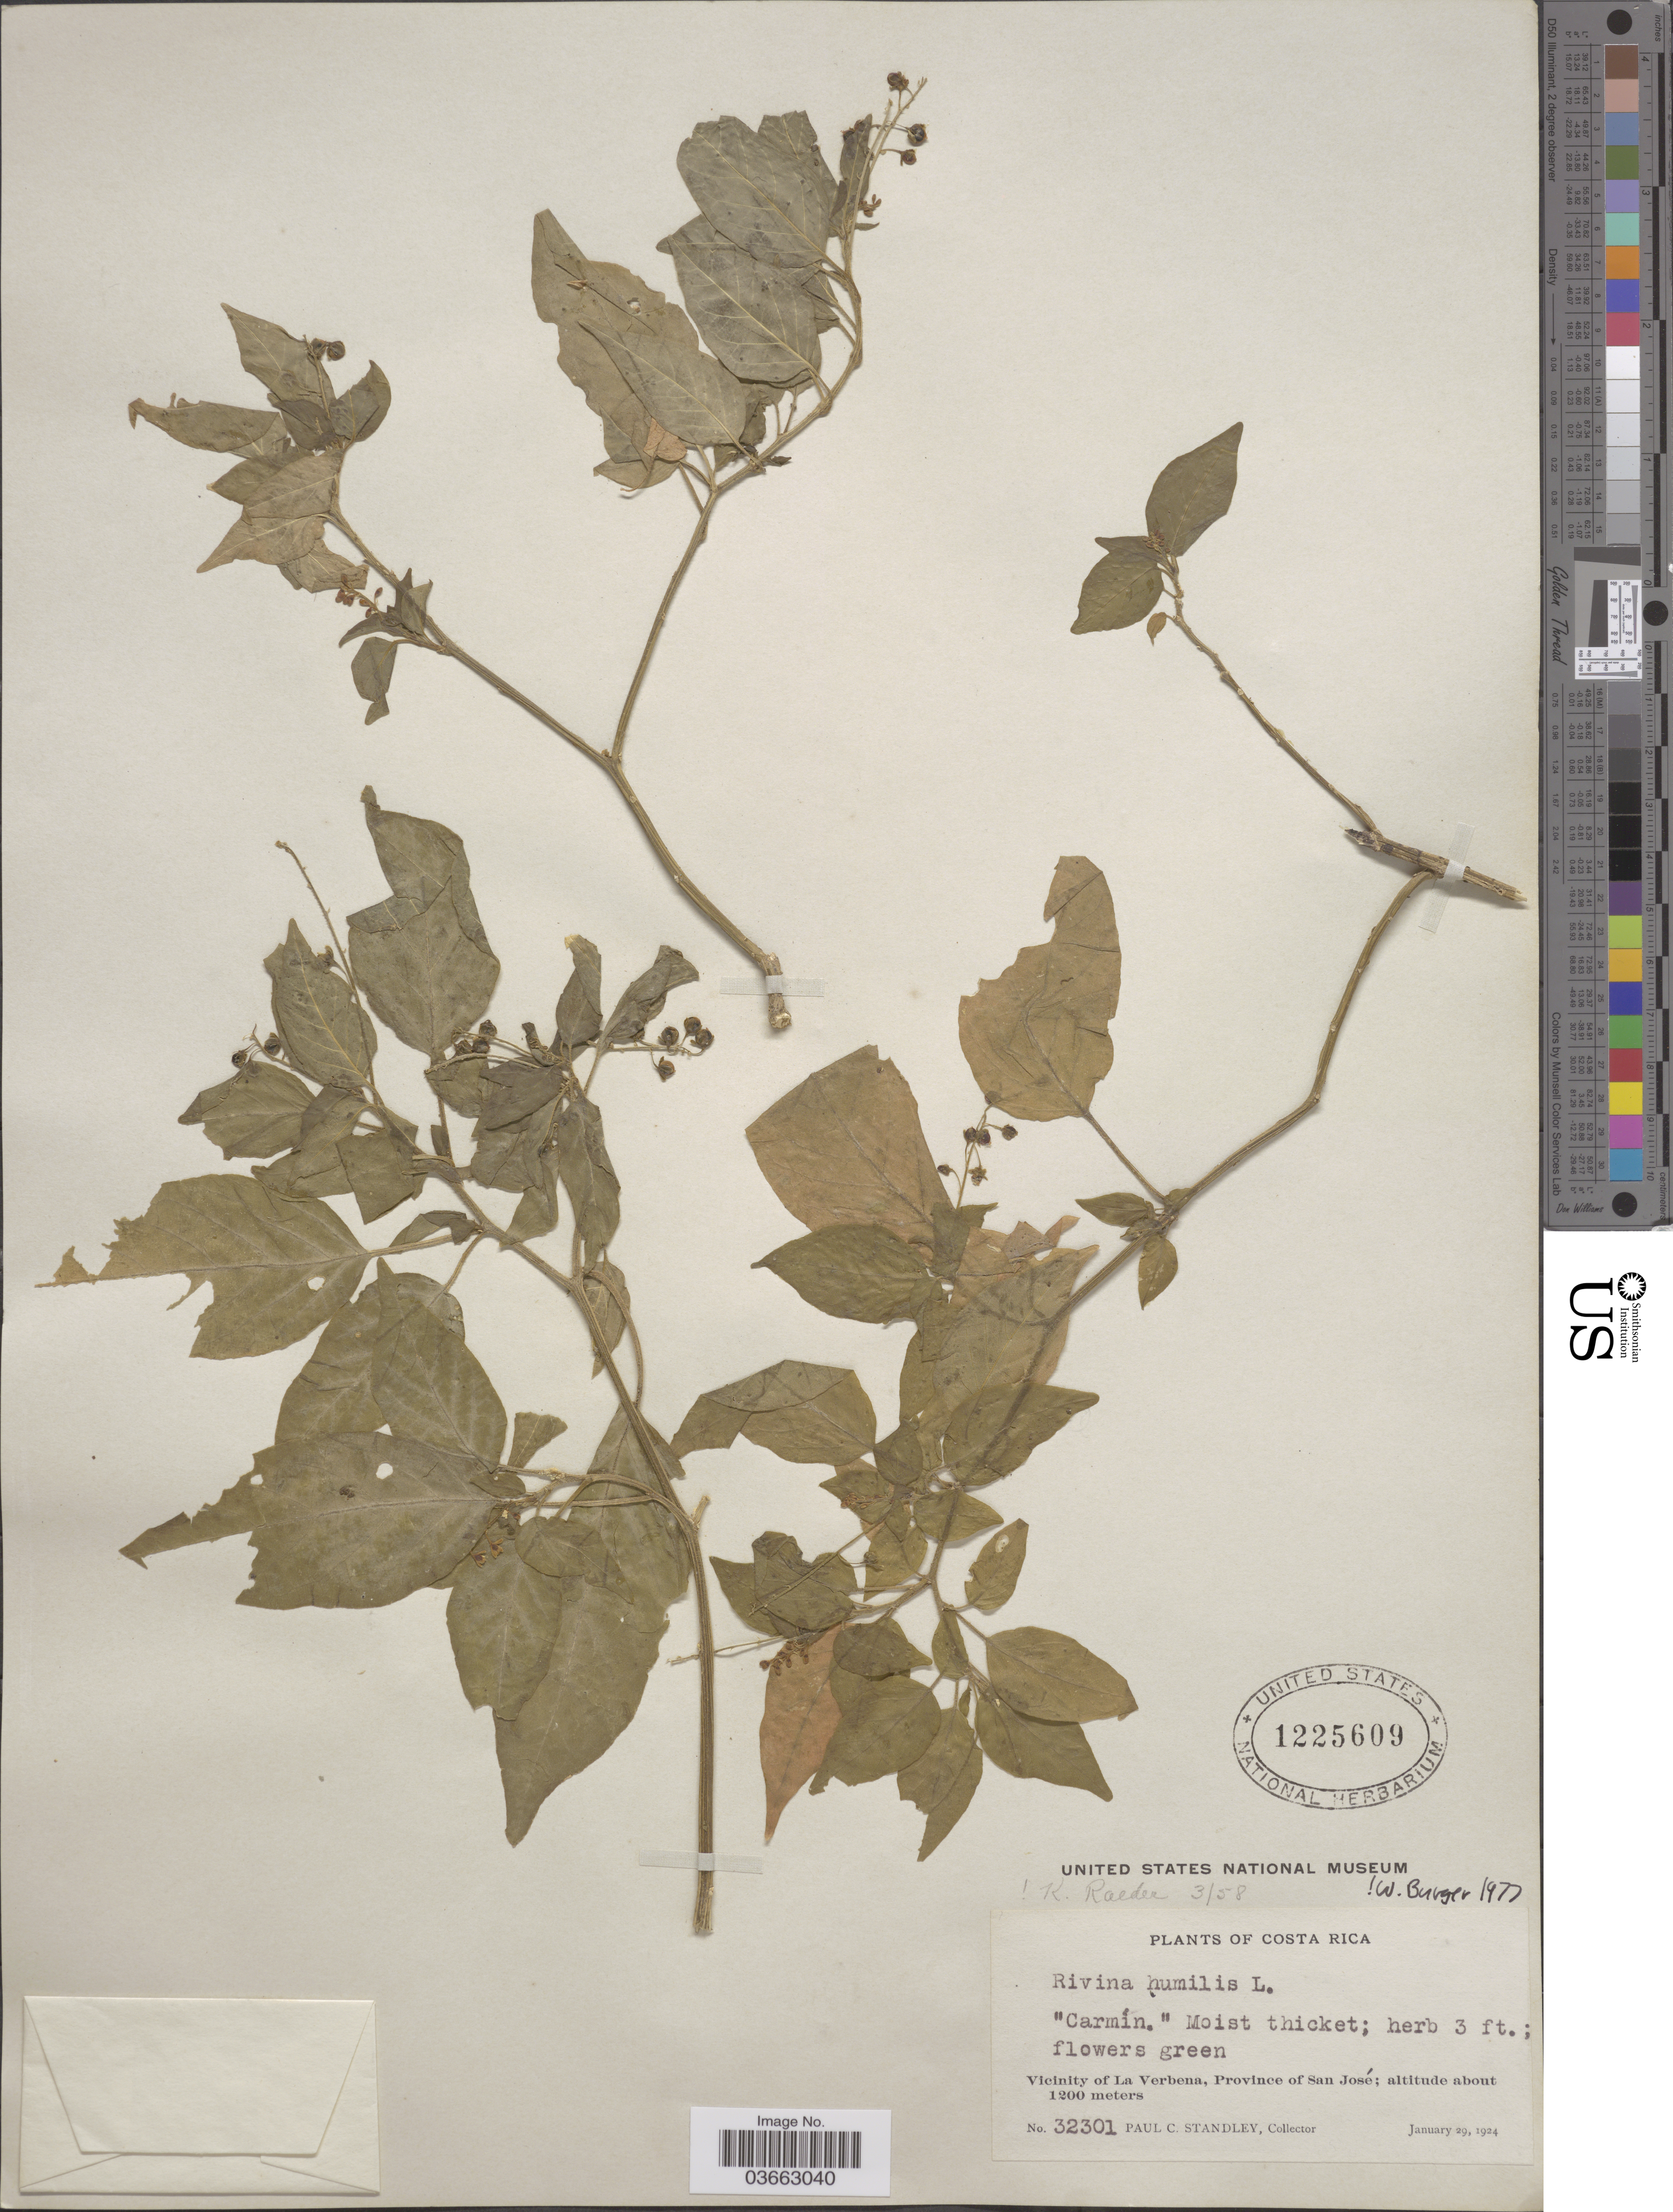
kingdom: Plantae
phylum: Tracheophyta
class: Magnoliopsida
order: Caryophyllales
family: Phytolaccaceae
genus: Rivina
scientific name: Rivina humilis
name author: L.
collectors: P. C. Standley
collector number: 32301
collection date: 1924-01-29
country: Costa Rica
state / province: San José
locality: Vicinity of La Verbena.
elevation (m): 1200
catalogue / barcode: US 1225609